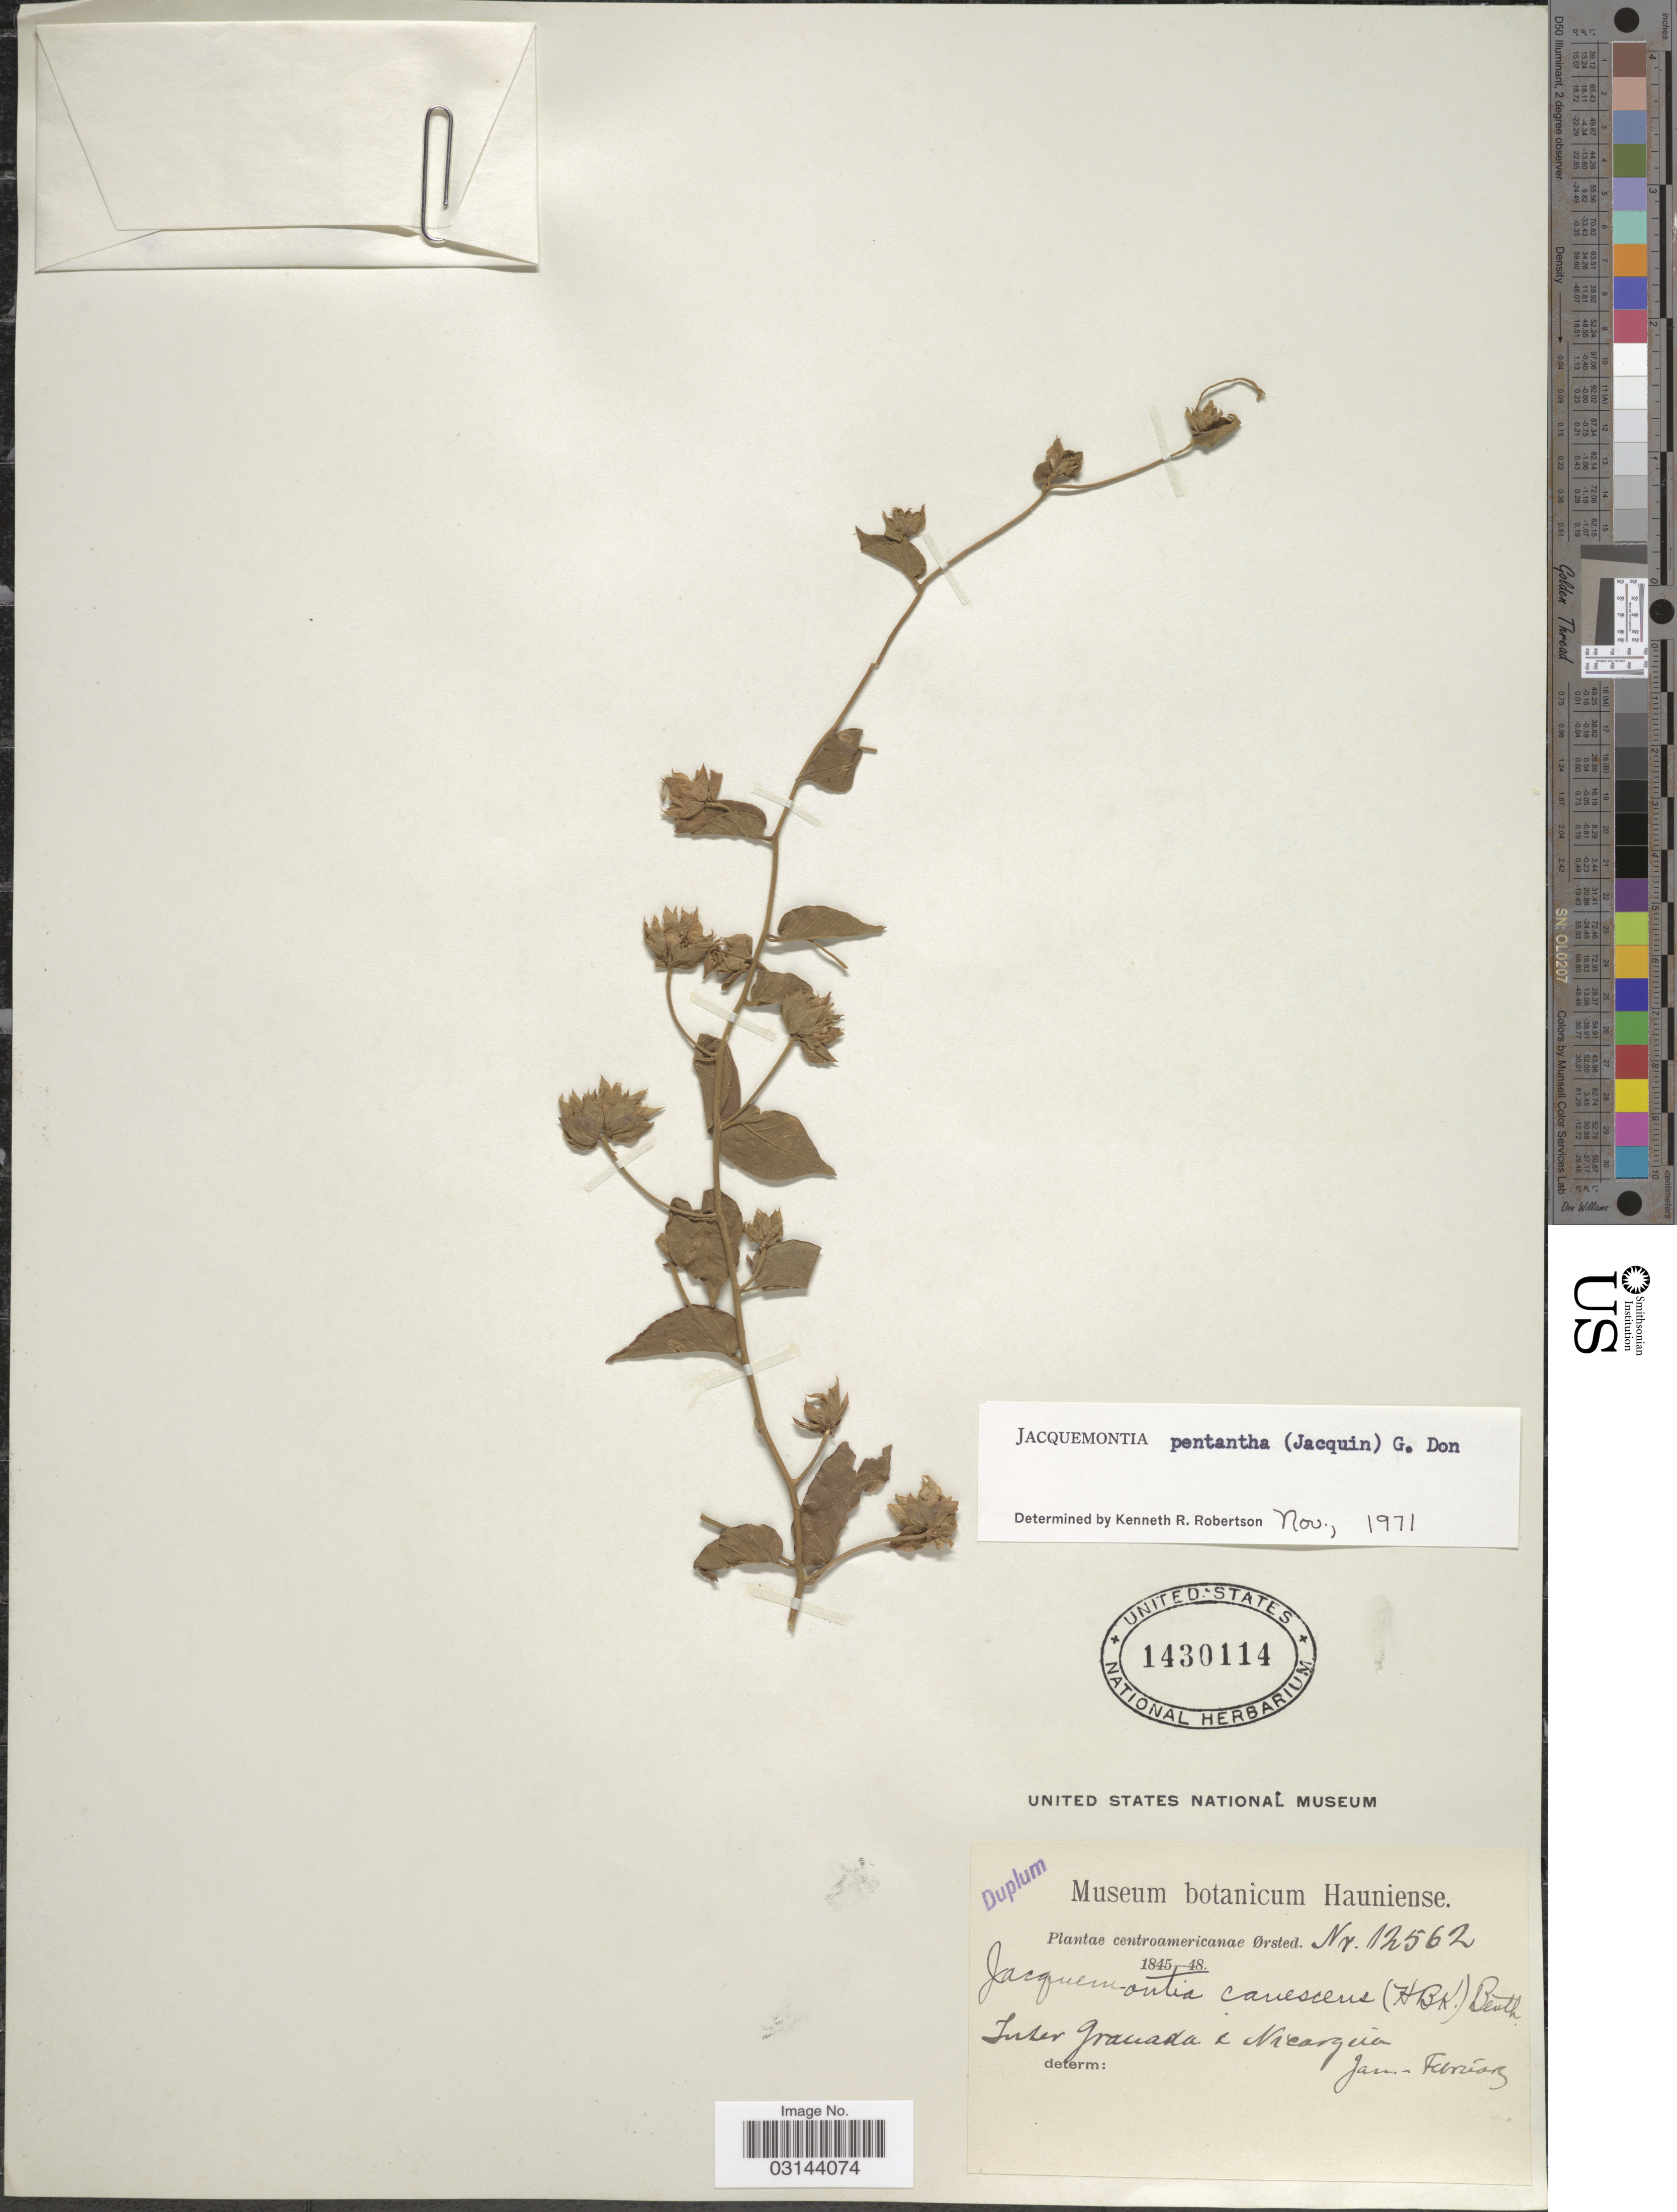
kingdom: Plantae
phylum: Tracheophyta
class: Magnoliopsida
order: Solanales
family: Convolvulaceae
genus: Jacquemontia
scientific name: Jacquemontia pentanthos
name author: (Jacq.) G. Don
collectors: Ørsted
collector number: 12562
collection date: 1845-01/1848-02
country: Nicaragua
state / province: Granada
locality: Inter Granada i Nicargua, centroamericanae.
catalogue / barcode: US 1430114